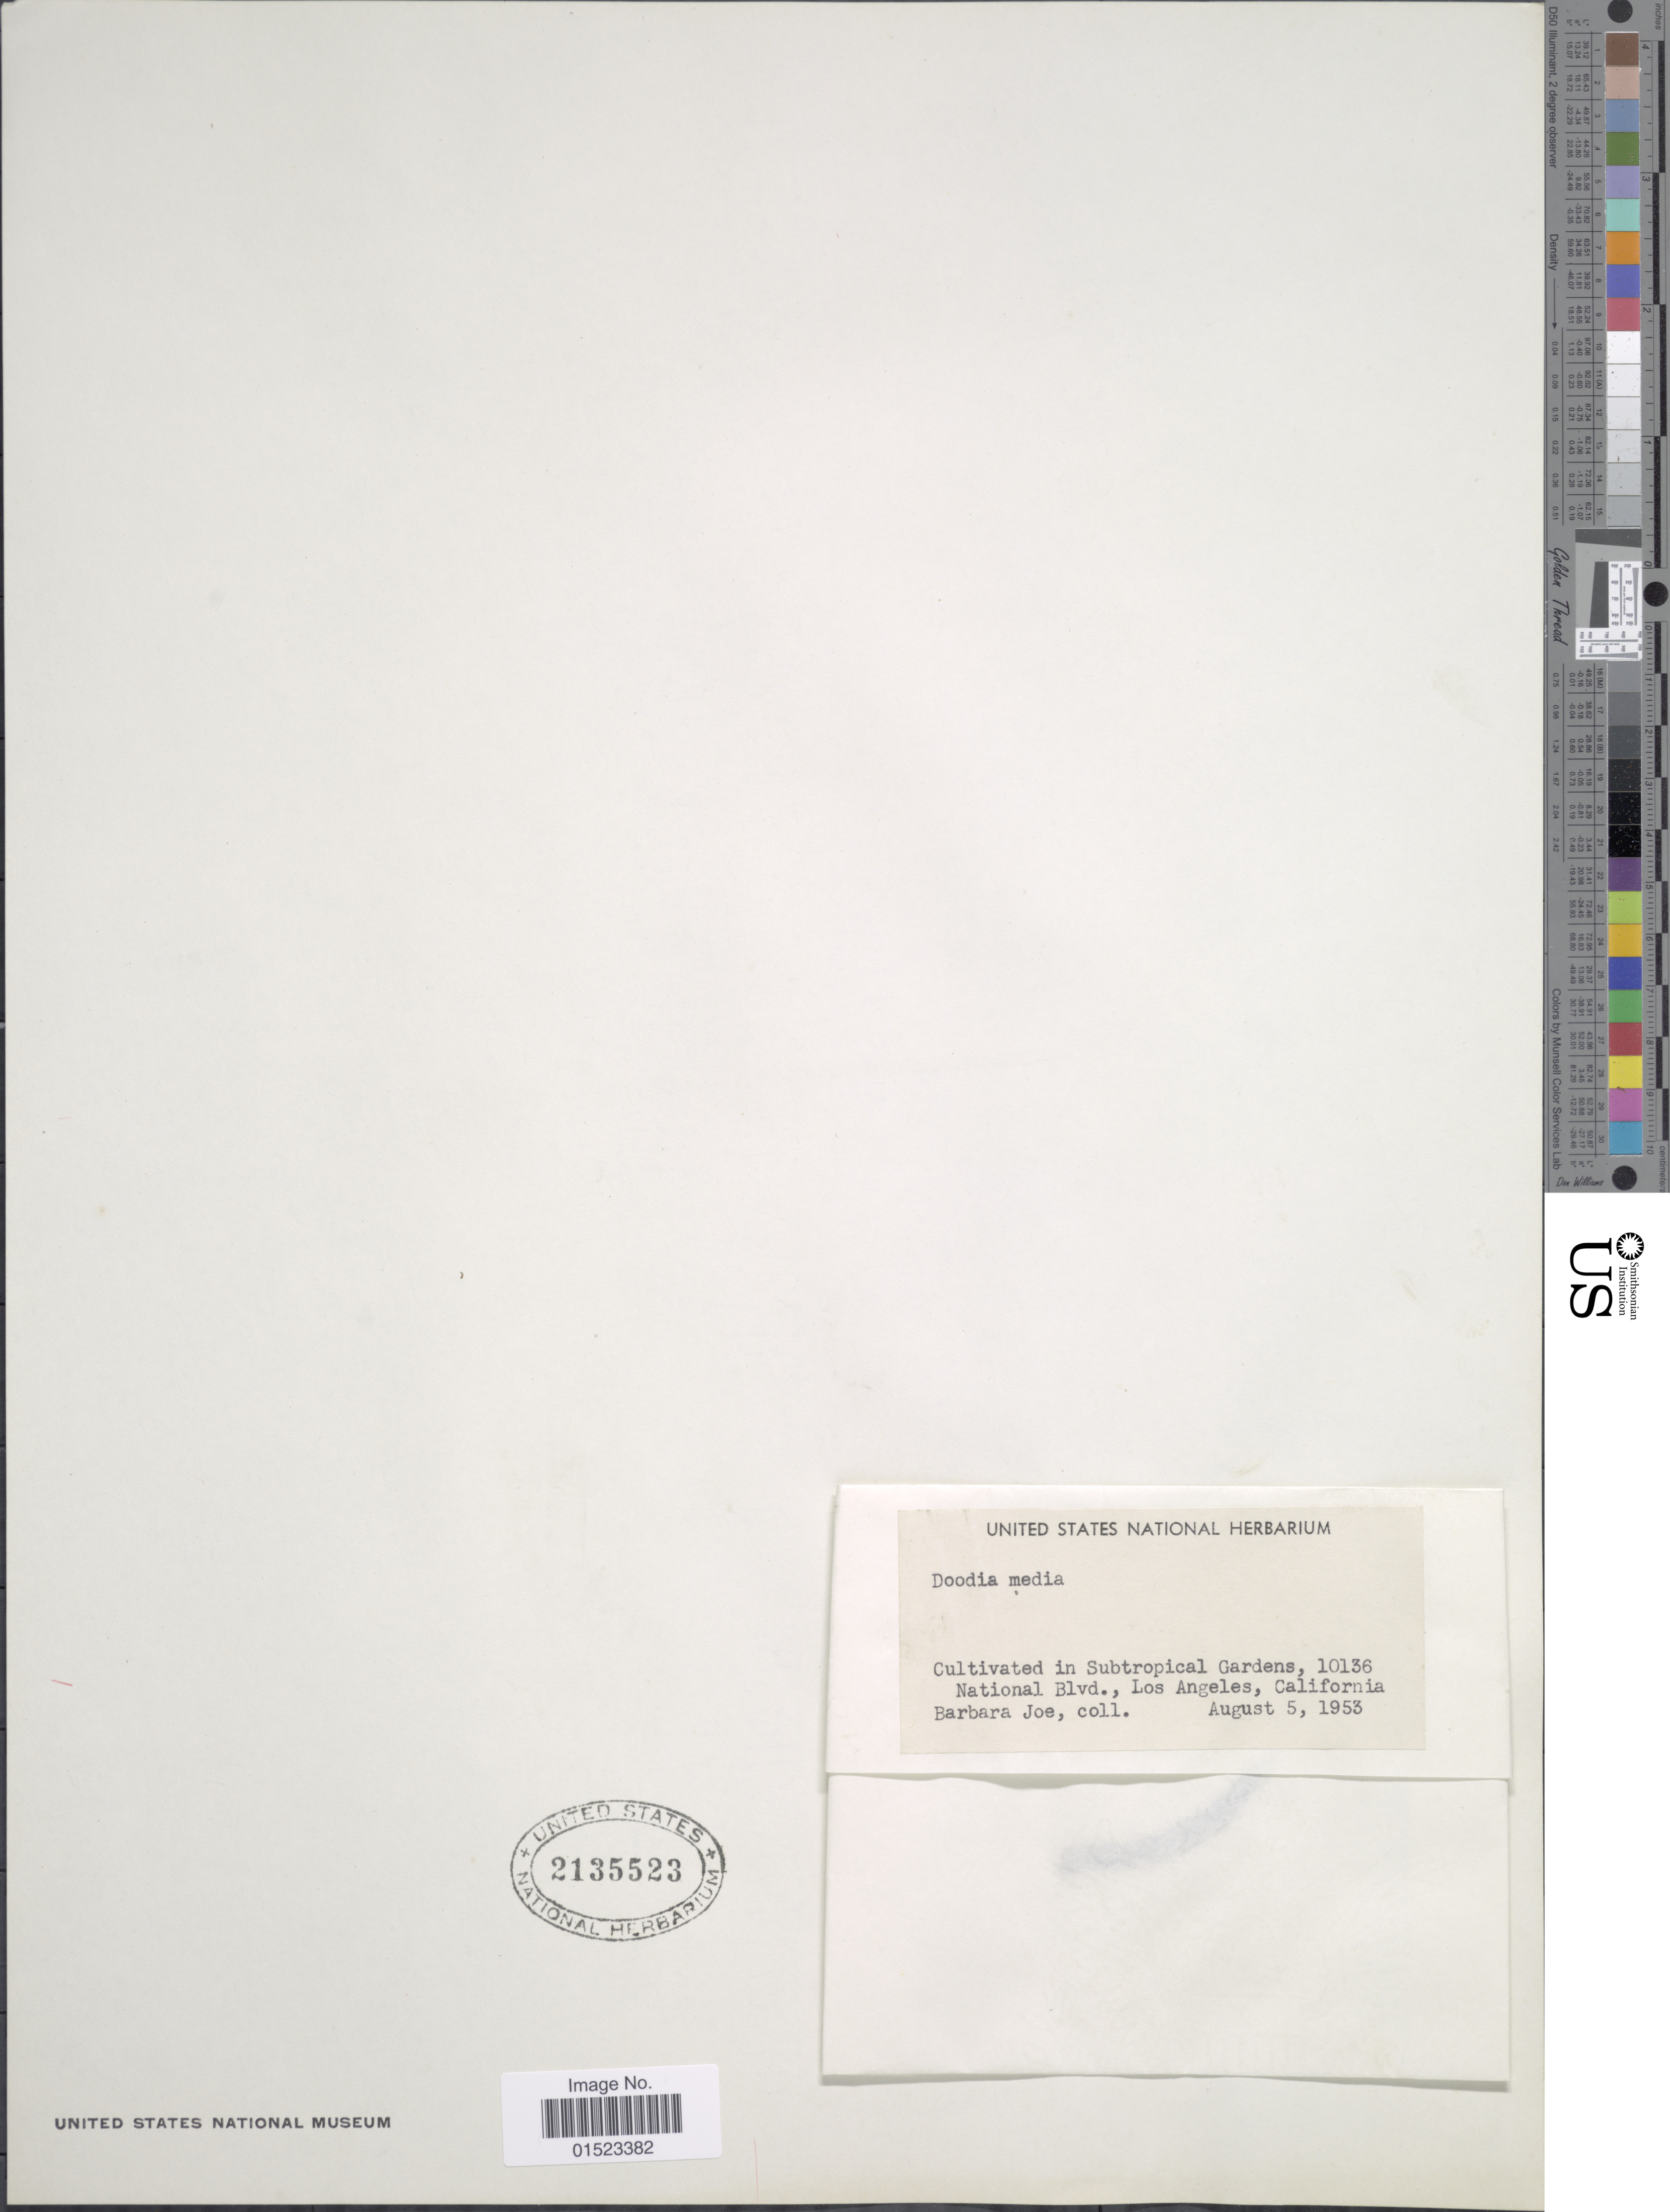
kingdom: Plantae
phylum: Tracheophyta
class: Polypodiopsida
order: Polypodiales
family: Blechnaceae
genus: Blechnum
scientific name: Blechnum medium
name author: (R. Br.) Christenh.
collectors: B. Joe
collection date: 1953-08-05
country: United States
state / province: California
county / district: Los Angeles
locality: Subtropical Gardens, 10136 National Blvd., Los Angeles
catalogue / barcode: US 2135523